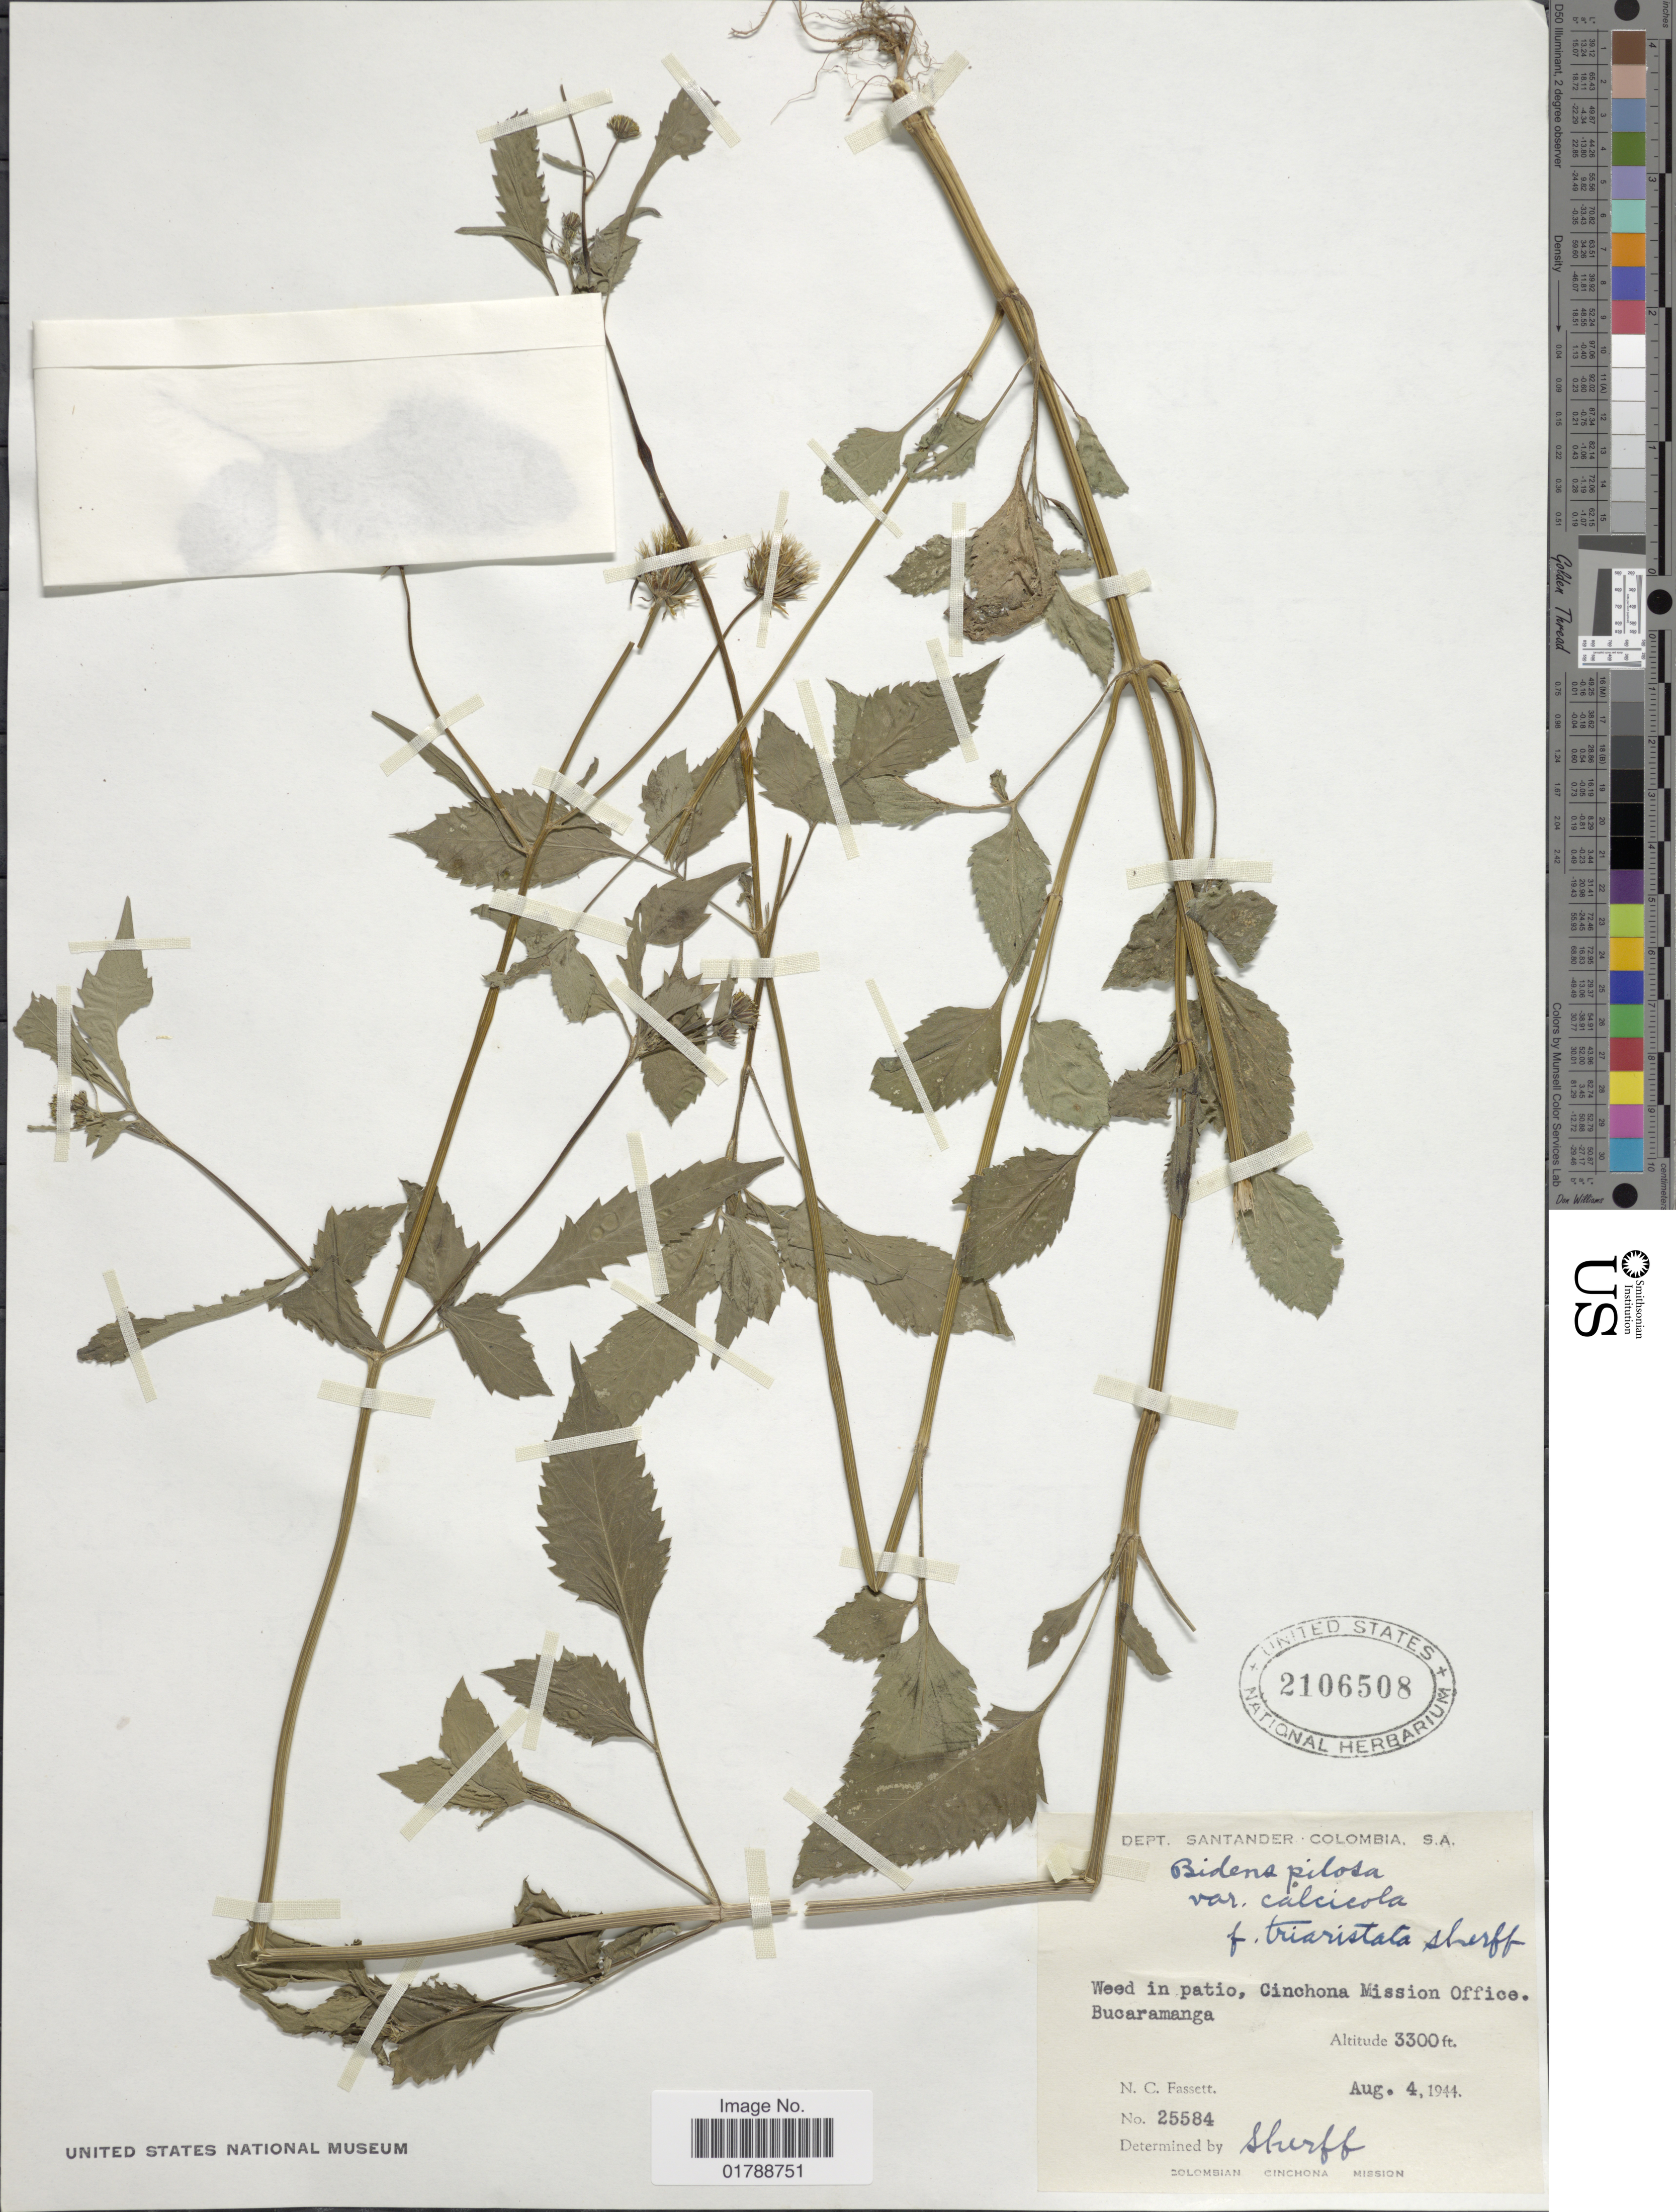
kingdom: Plantae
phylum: Tracheophyta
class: Magnoliopsida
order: Asterales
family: Asteraceae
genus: Bidens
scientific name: Bidens pilosa var. calcicola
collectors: N. C. Fassett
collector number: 25584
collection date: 1944-08-04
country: Colombia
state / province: Santander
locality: Cinchona Mission Office. Bucaramanga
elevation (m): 1006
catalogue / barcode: US 2106508